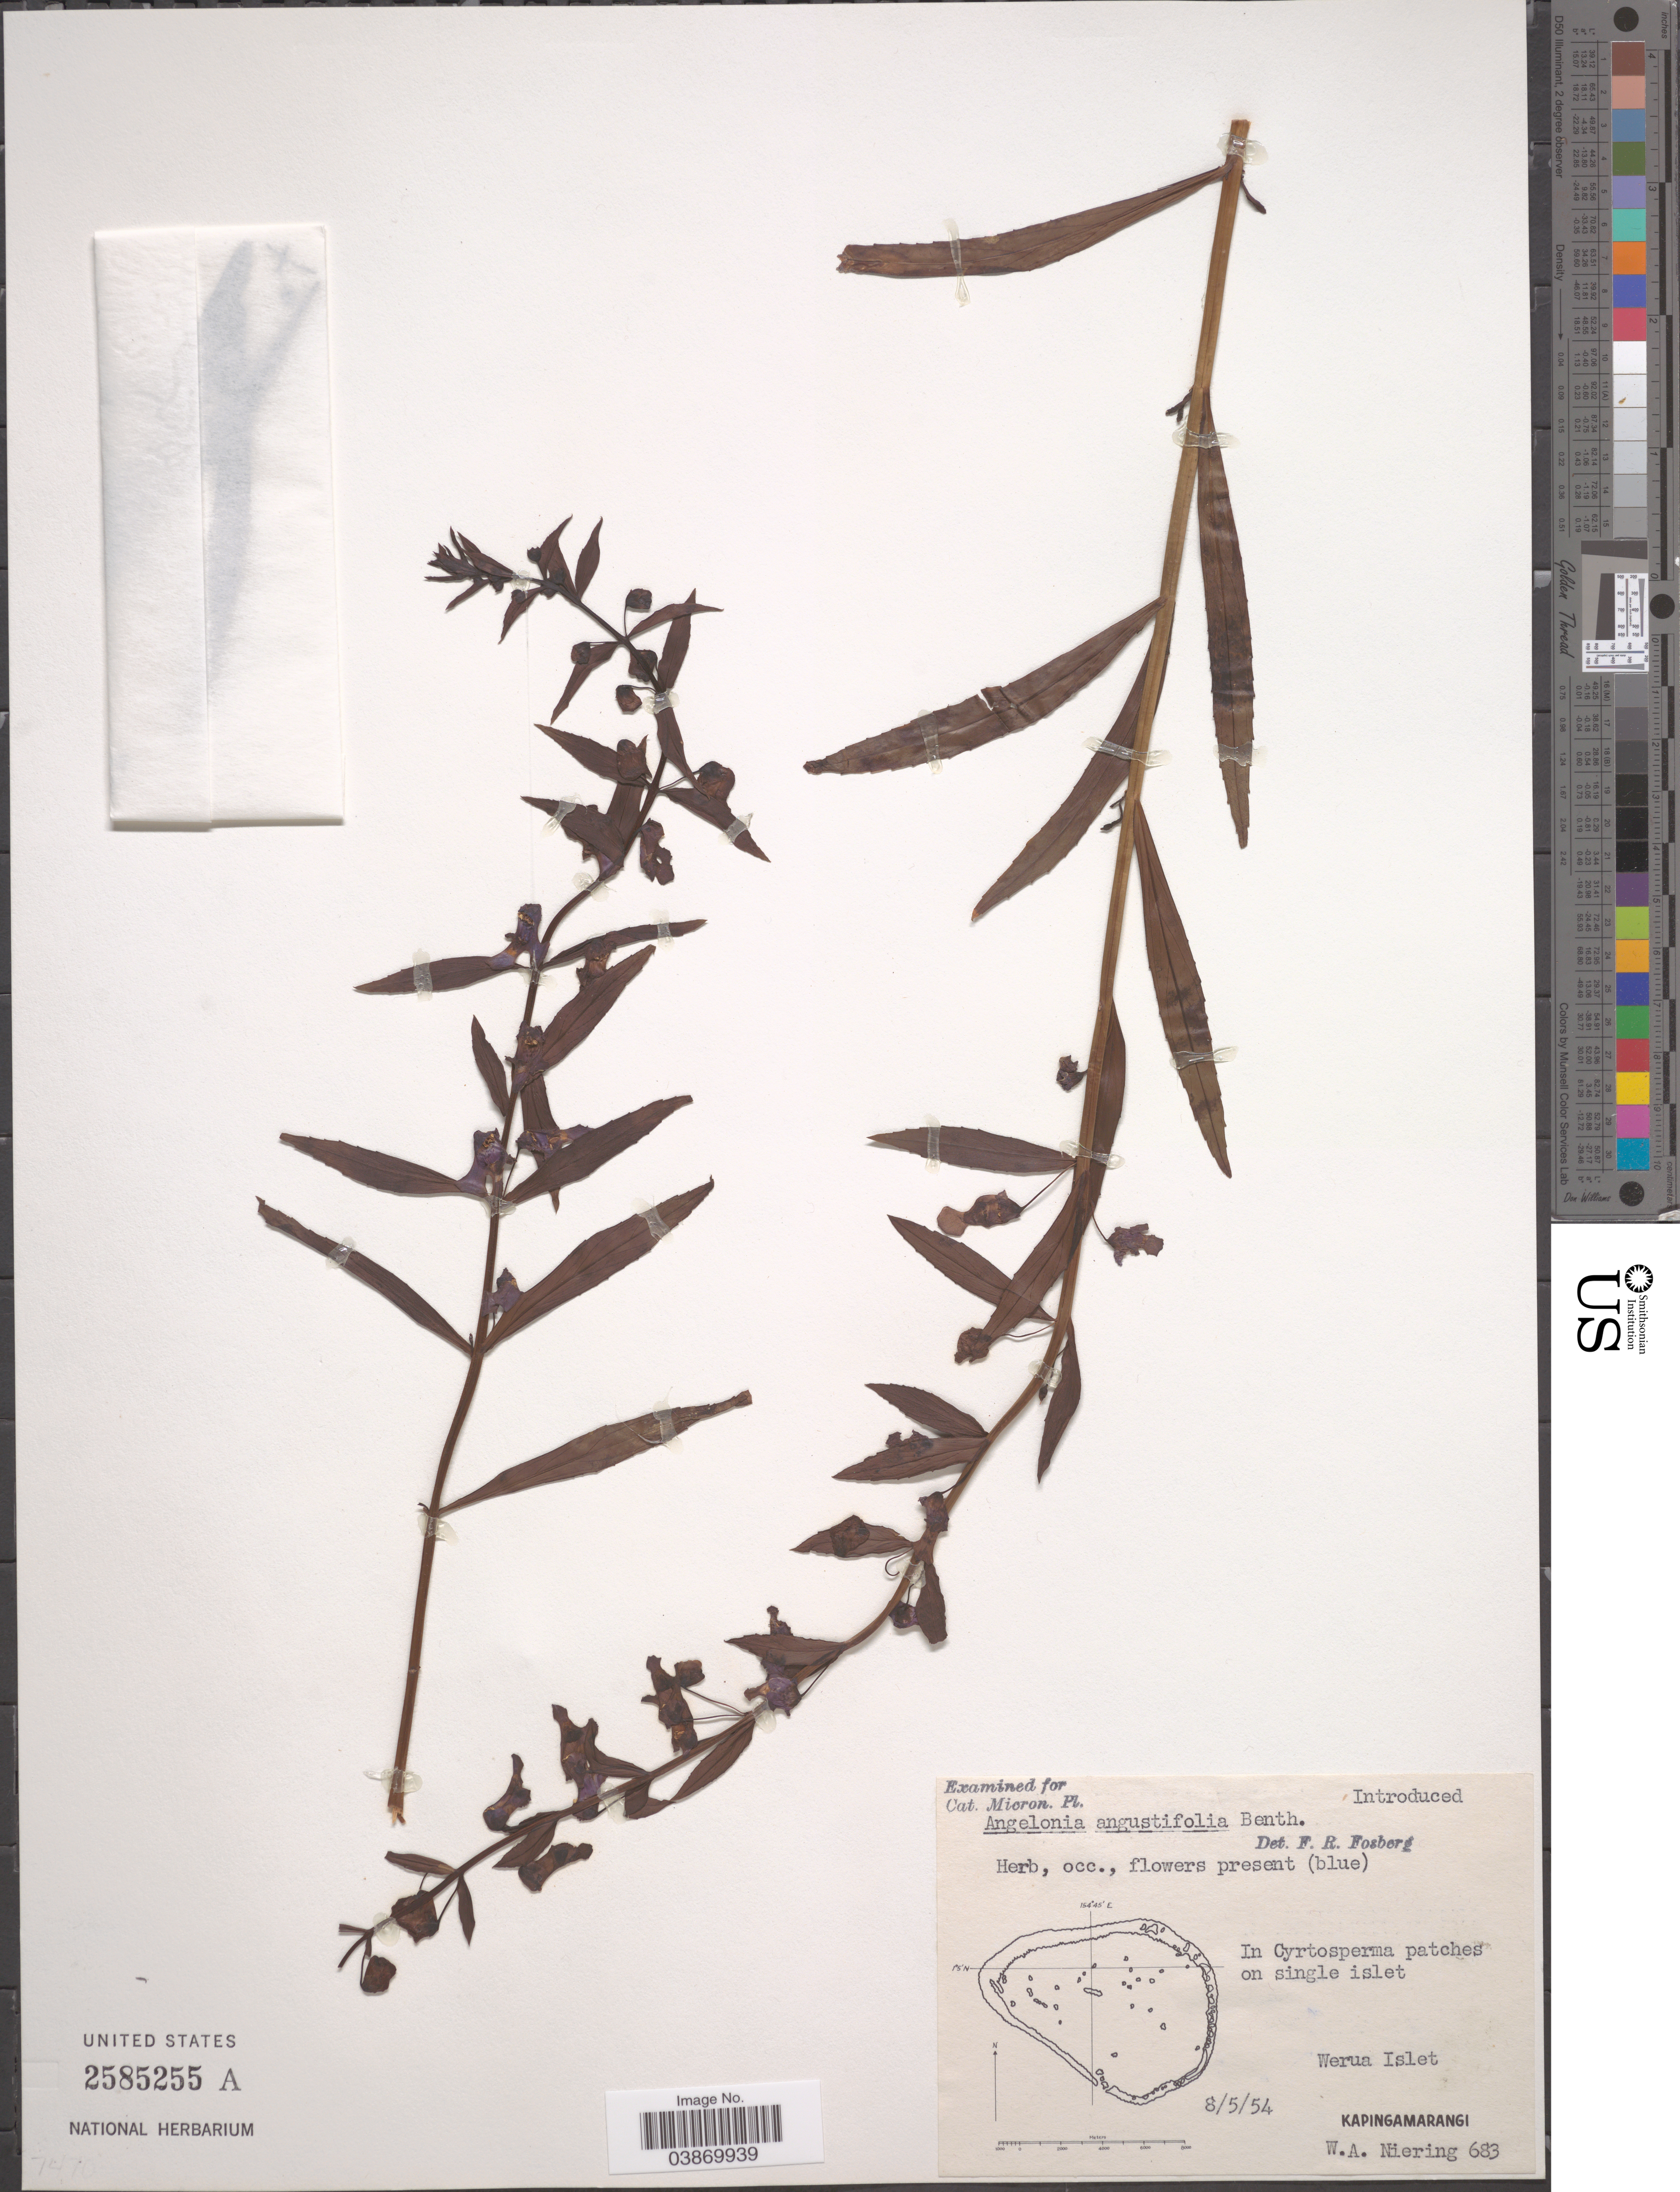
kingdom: Plantae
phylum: Tracheophyta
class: Magnoliopsida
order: Lamiales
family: Plantaginaceae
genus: Angelonia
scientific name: Angelonia angustifolia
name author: Benth.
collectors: W. Niering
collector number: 683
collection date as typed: Transcribed d/m/y: 8/5/54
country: Micronesia, Federated States of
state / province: Pohnpei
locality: Werua Islet. Kapingamarangi.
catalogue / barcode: US 2585255A